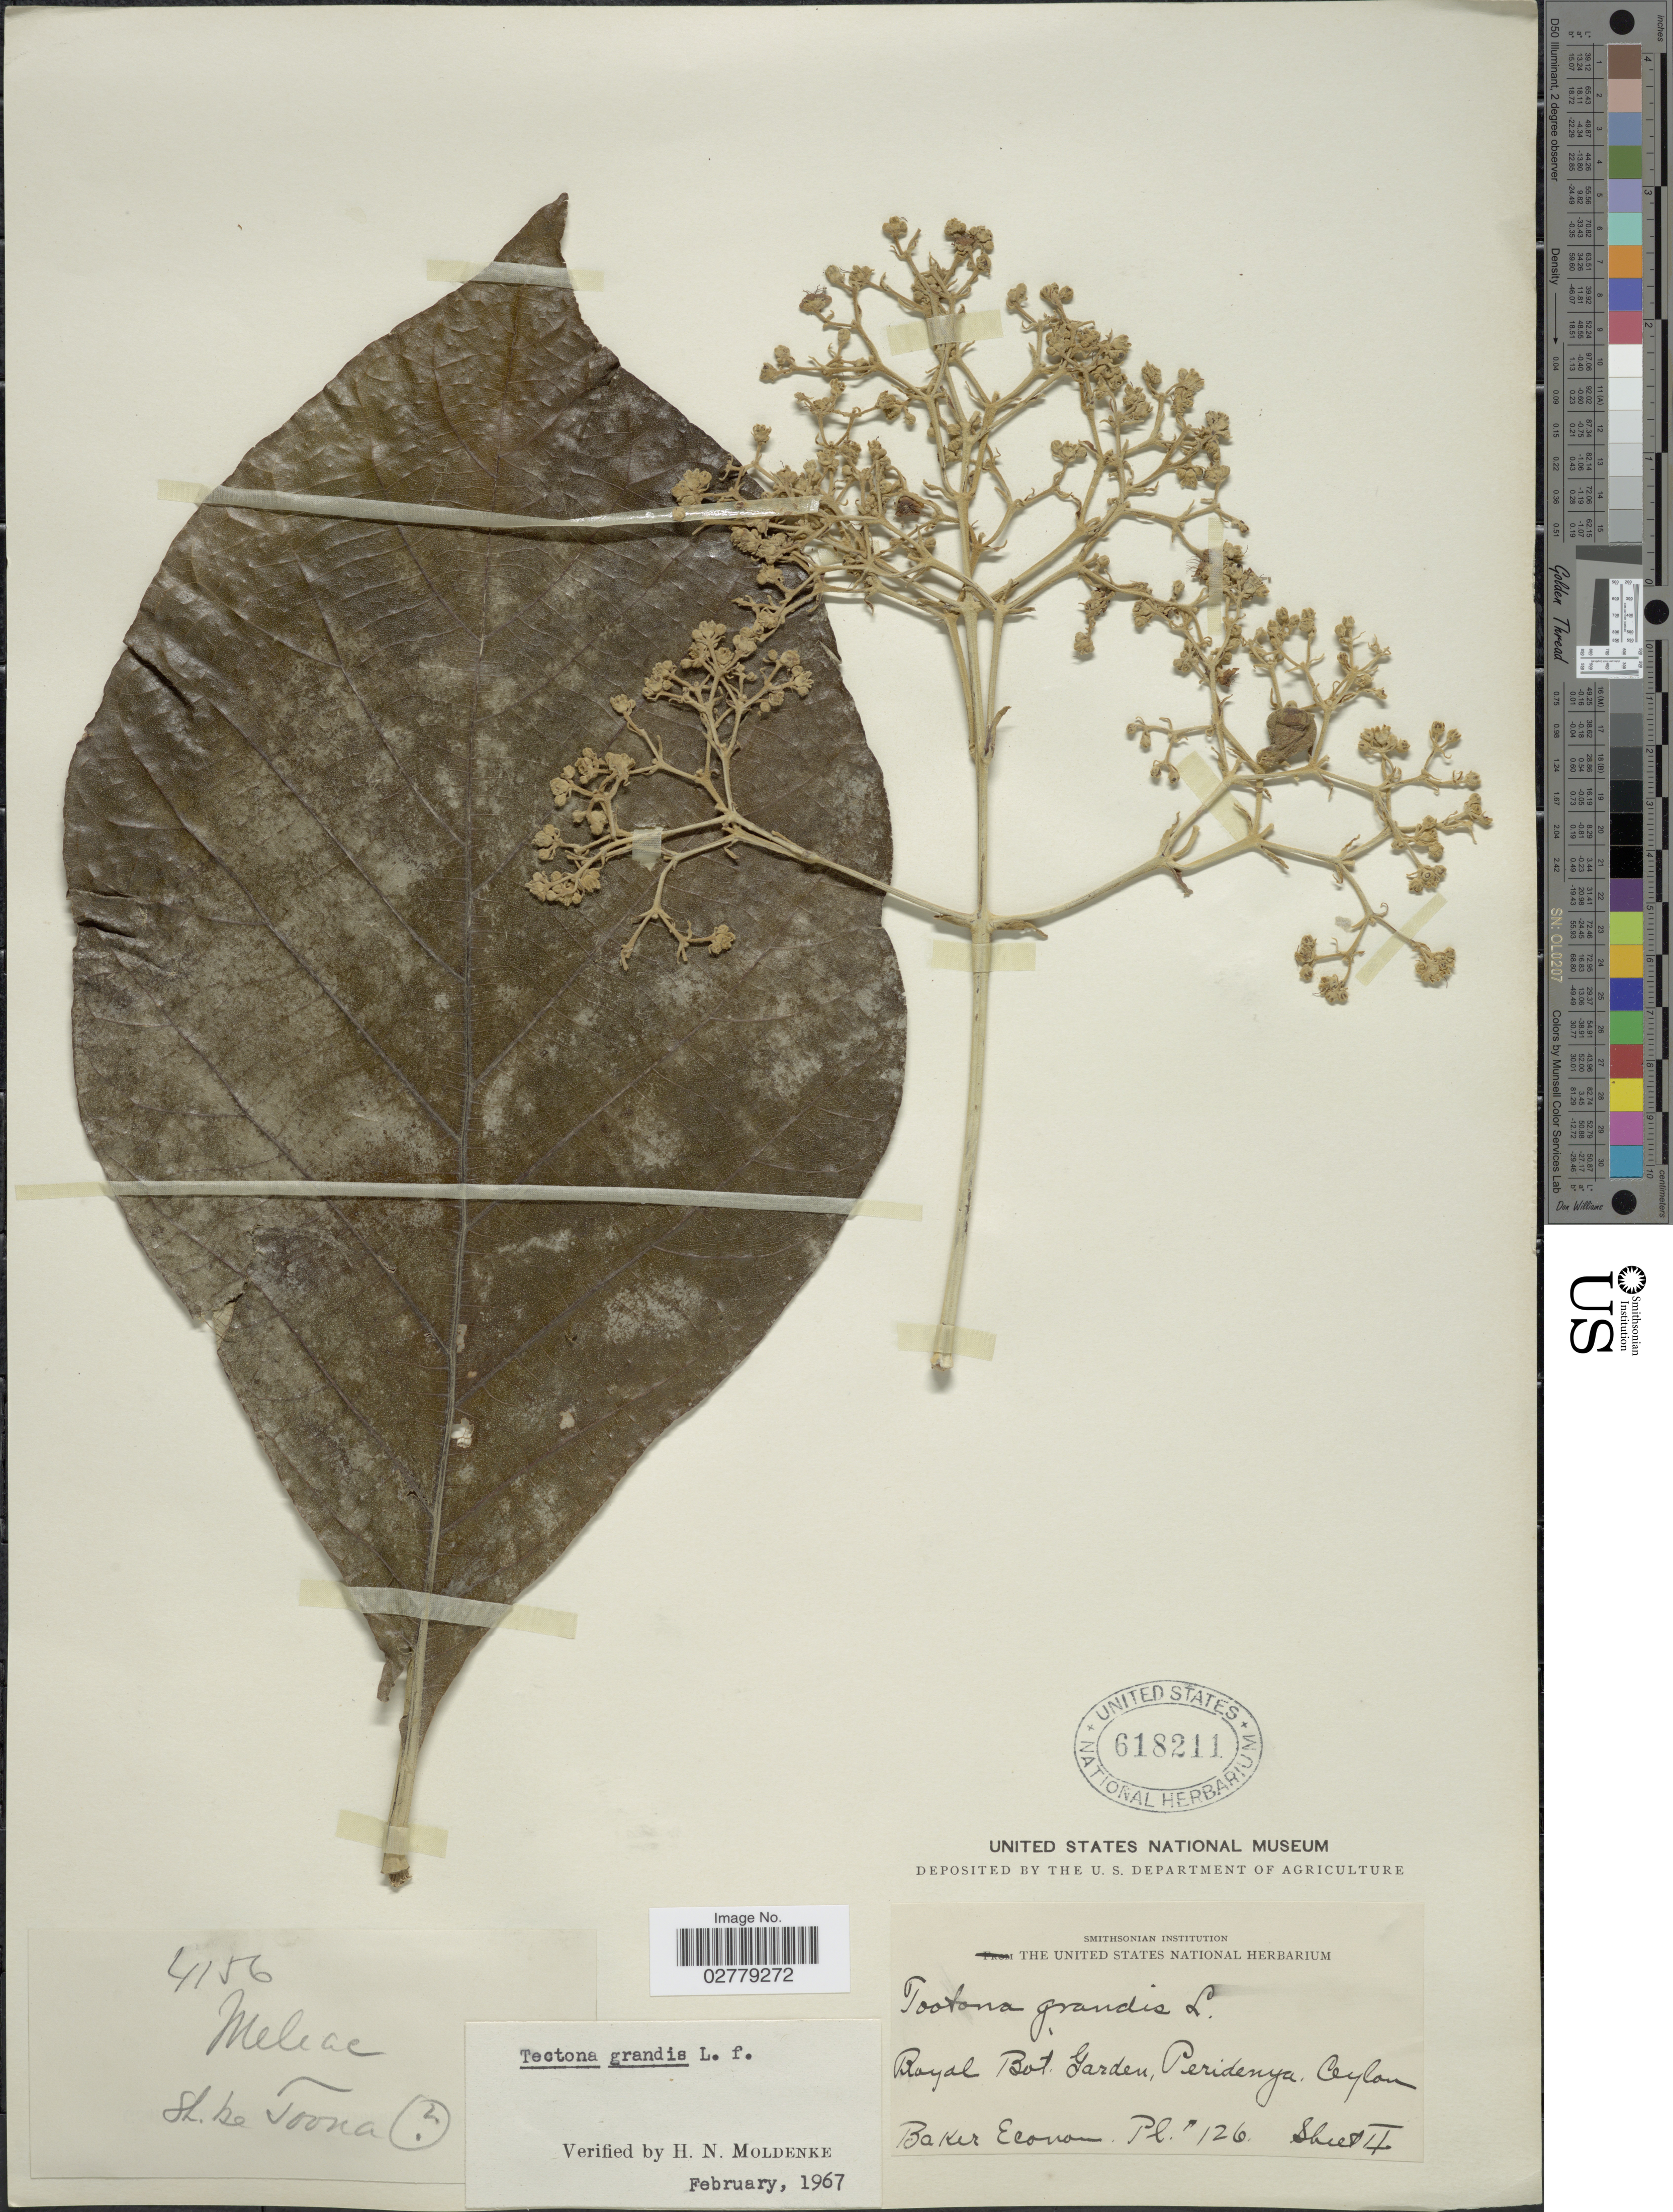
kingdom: Plantae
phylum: Tracheophyta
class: Magnoliopsida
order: Lamiales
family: Lamiaceae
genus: Tectona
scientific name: Tectona grandis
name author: L. f.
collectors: Baker Econom.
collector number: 126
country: Sri Lanka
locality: Royal Bot. Garden, Peridenya. Ceylon.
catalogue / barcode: US 618211